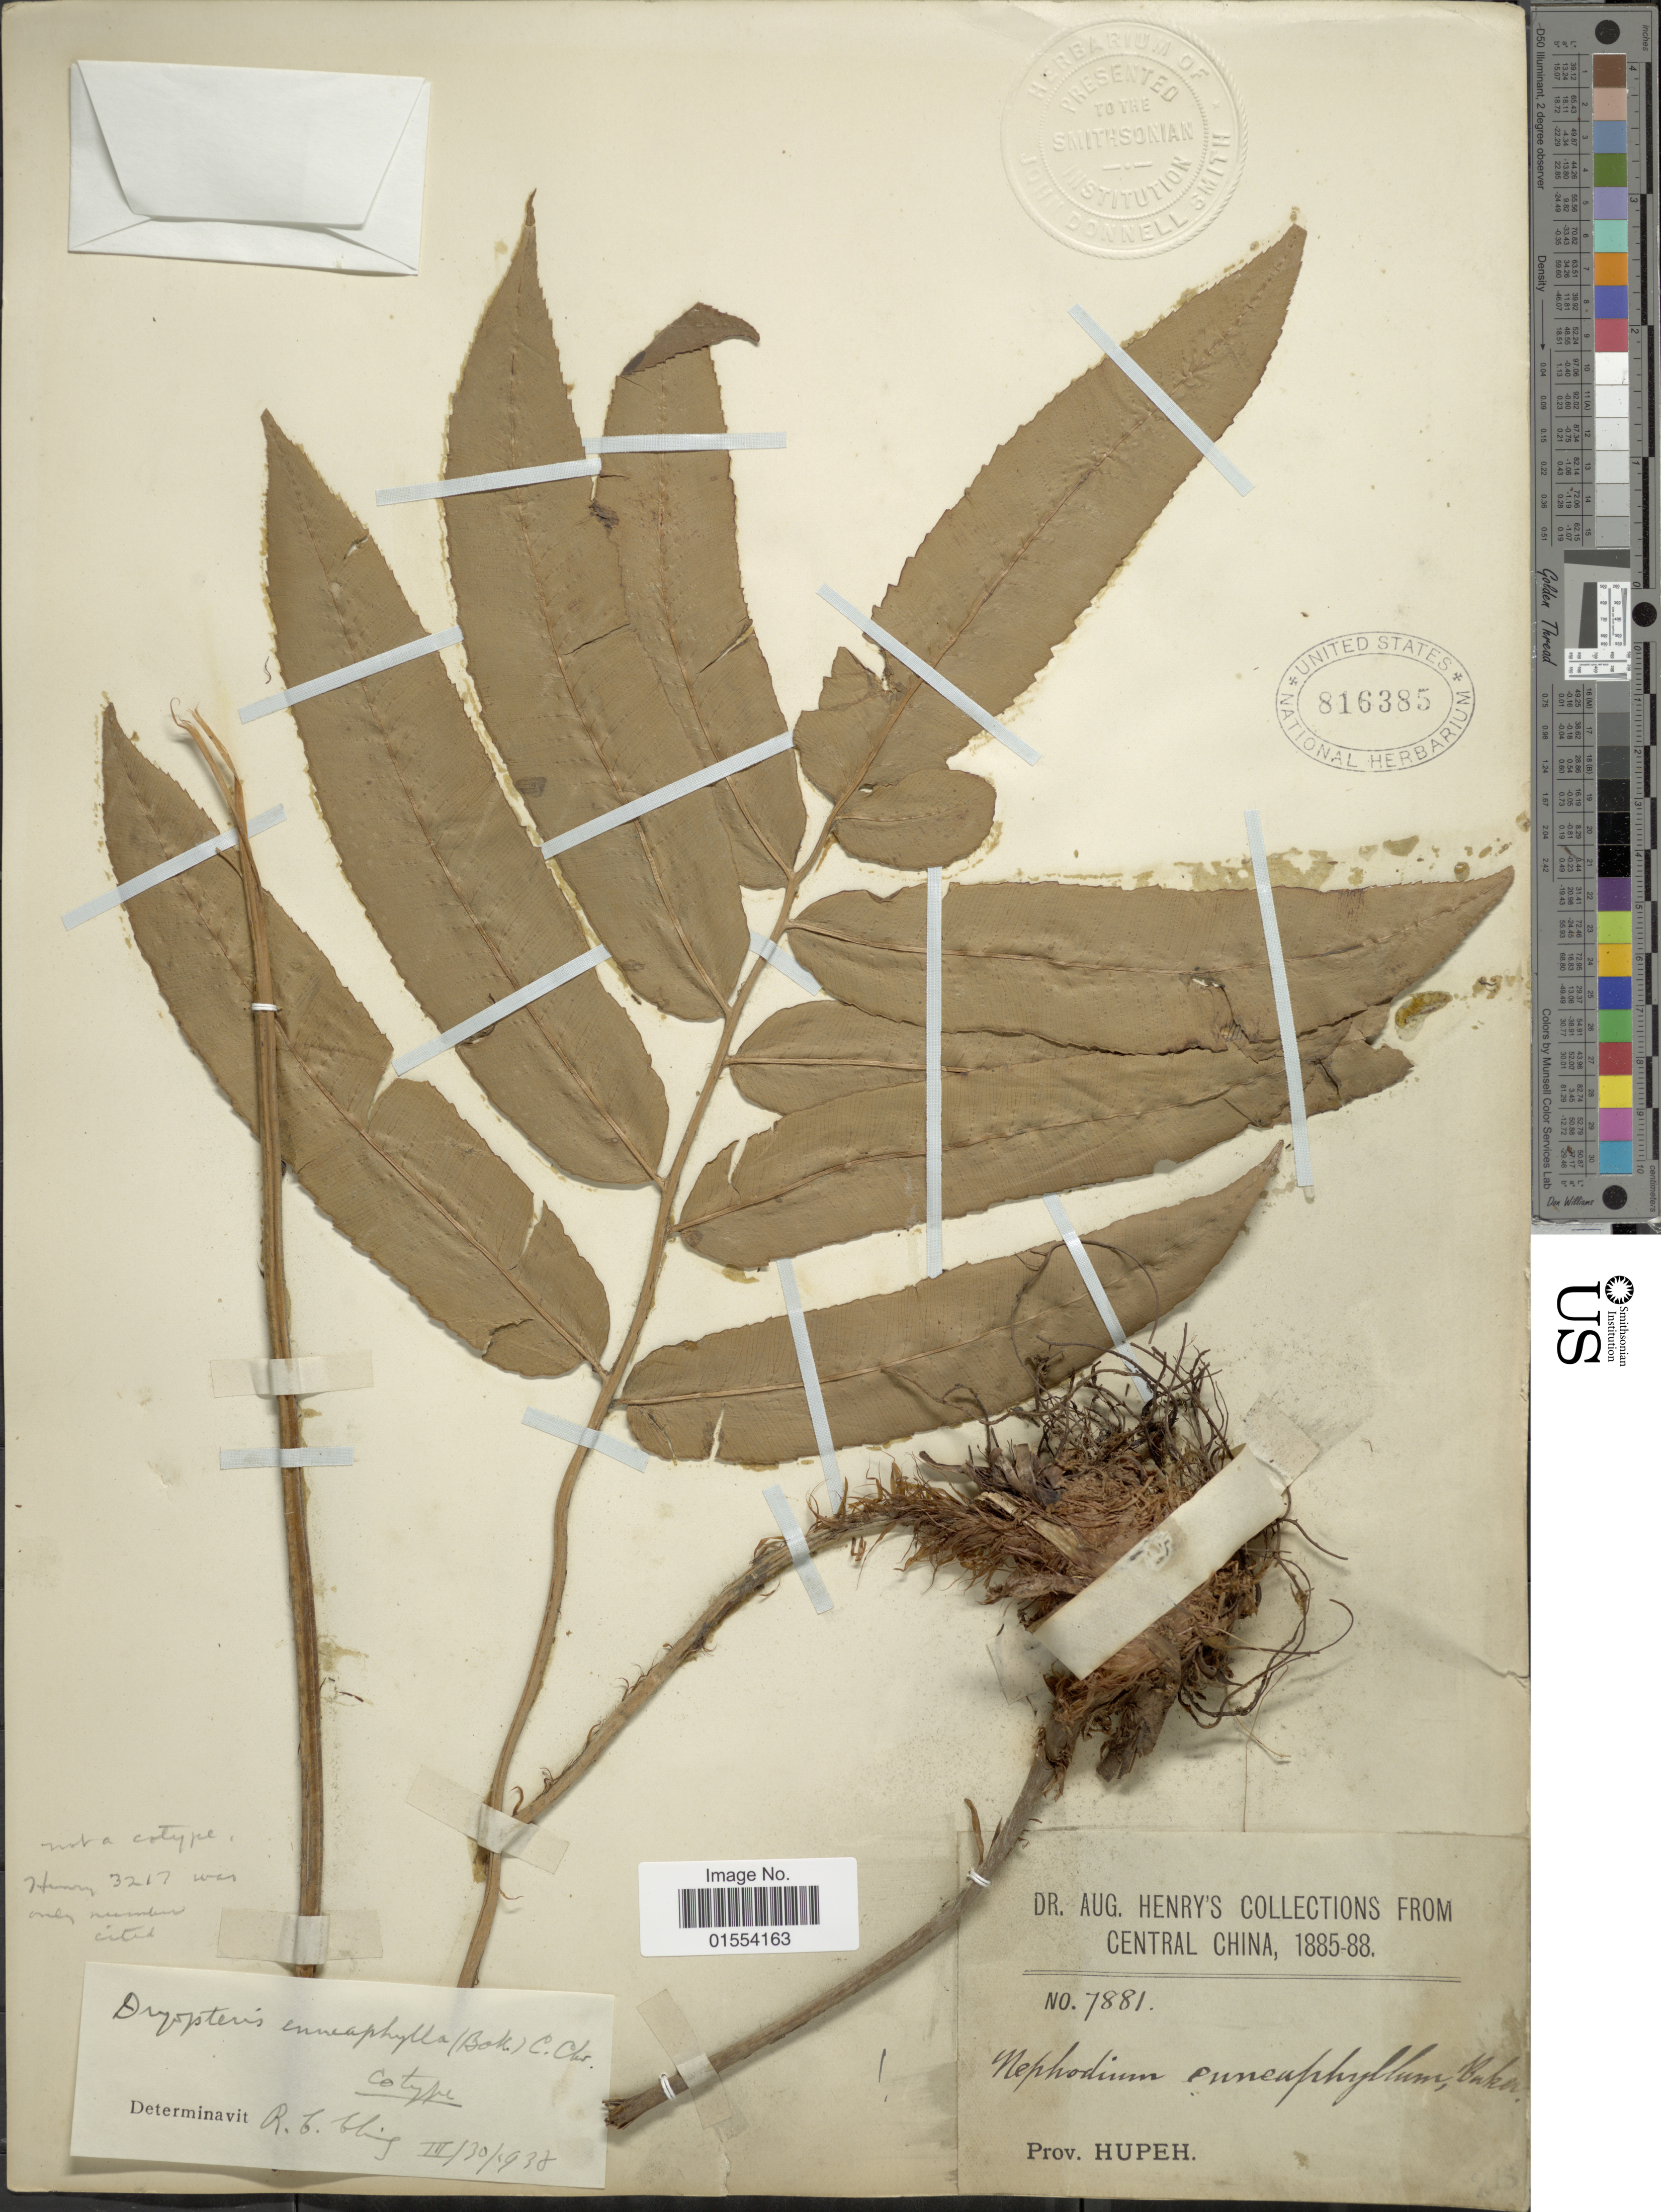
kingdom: Plantae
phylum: Tracheophyta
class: Polypodiopsida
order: Polypodiales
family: Dryopteridaceae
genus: Dryopteris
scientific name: Dryopteris enneaphylla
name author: (Baker) C. Chr.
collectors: A. Henry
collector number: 7881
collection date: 1885/1888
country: China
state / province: Hubei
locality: Central China. Prov. Hupeh.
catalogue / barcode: US 816385